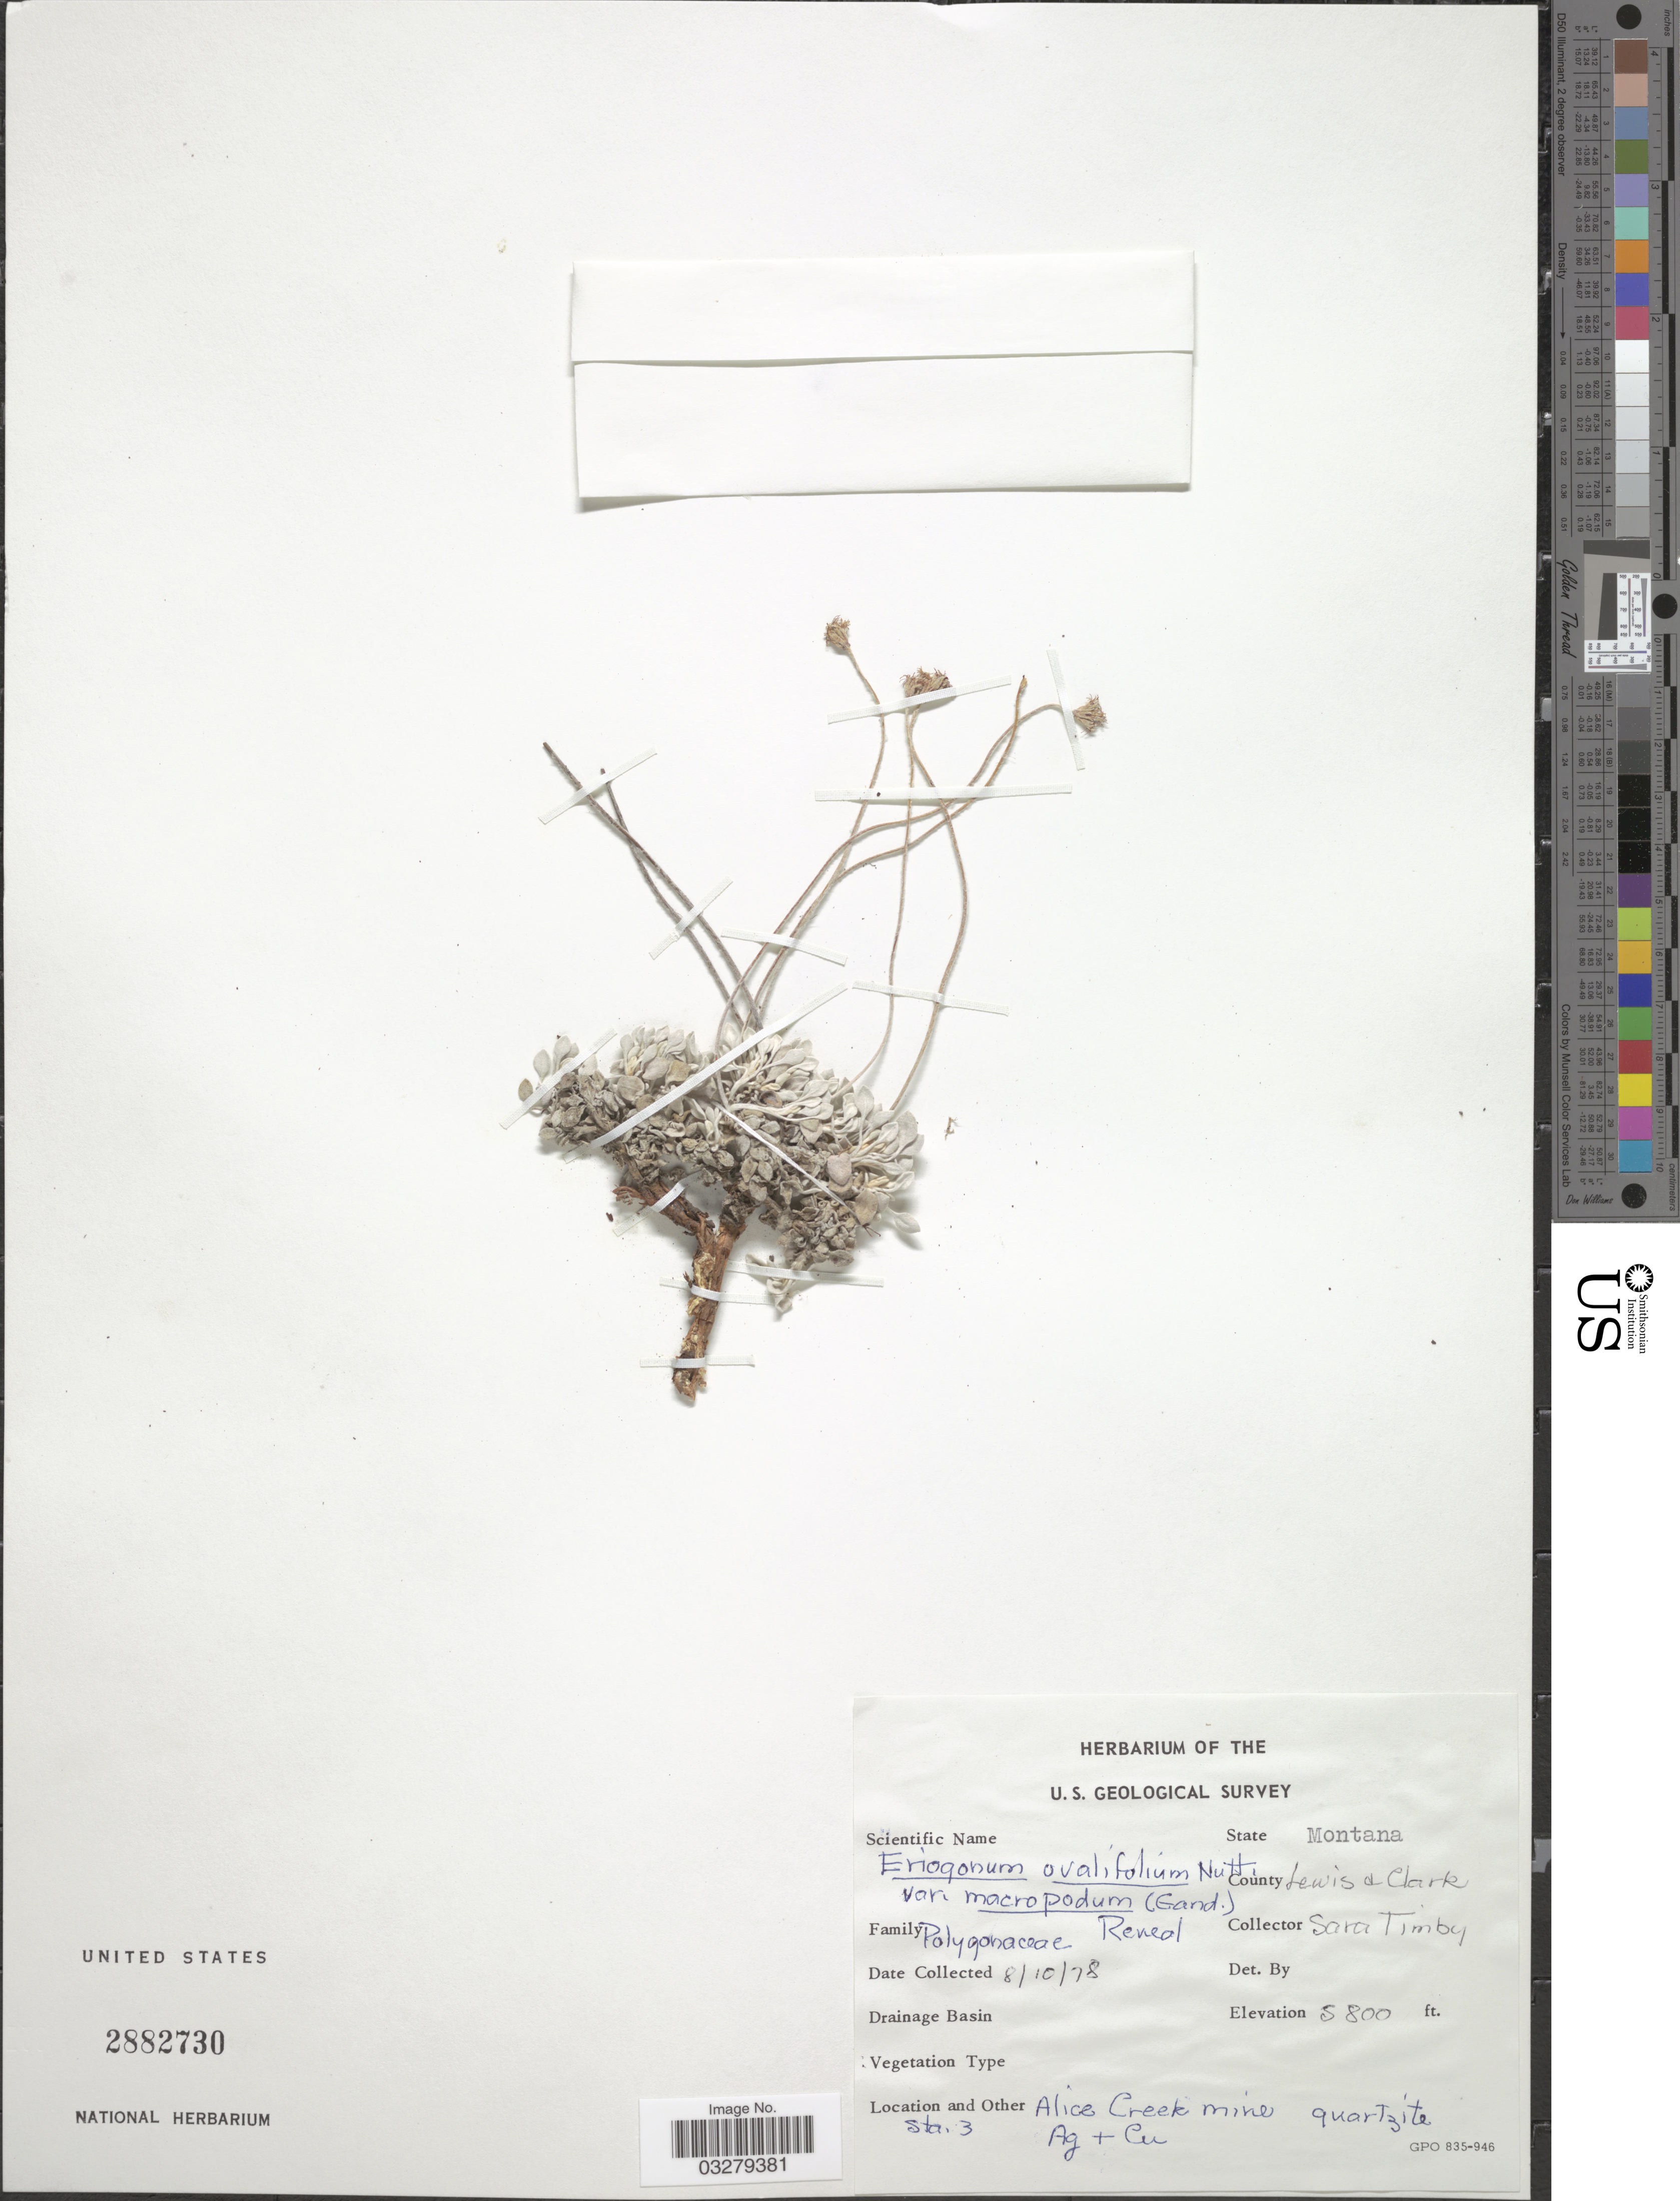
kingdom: Plantae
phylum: Tracheophyta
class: Magnoliopsida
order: Caryophyllales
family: Polygonaceae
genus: Eriogonum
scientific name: Eriogonum ovalifolium var. macropodum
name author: (Gand.) Reveal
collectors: S. Timby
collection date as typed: Transcribed d/m/y: 10/8/78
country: United States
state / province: Montana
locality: County Lewis and Clark, Alice Creek mine, quartzite Sta. 3 Ag+Cu.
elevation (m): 1768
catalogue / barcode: US 2882730